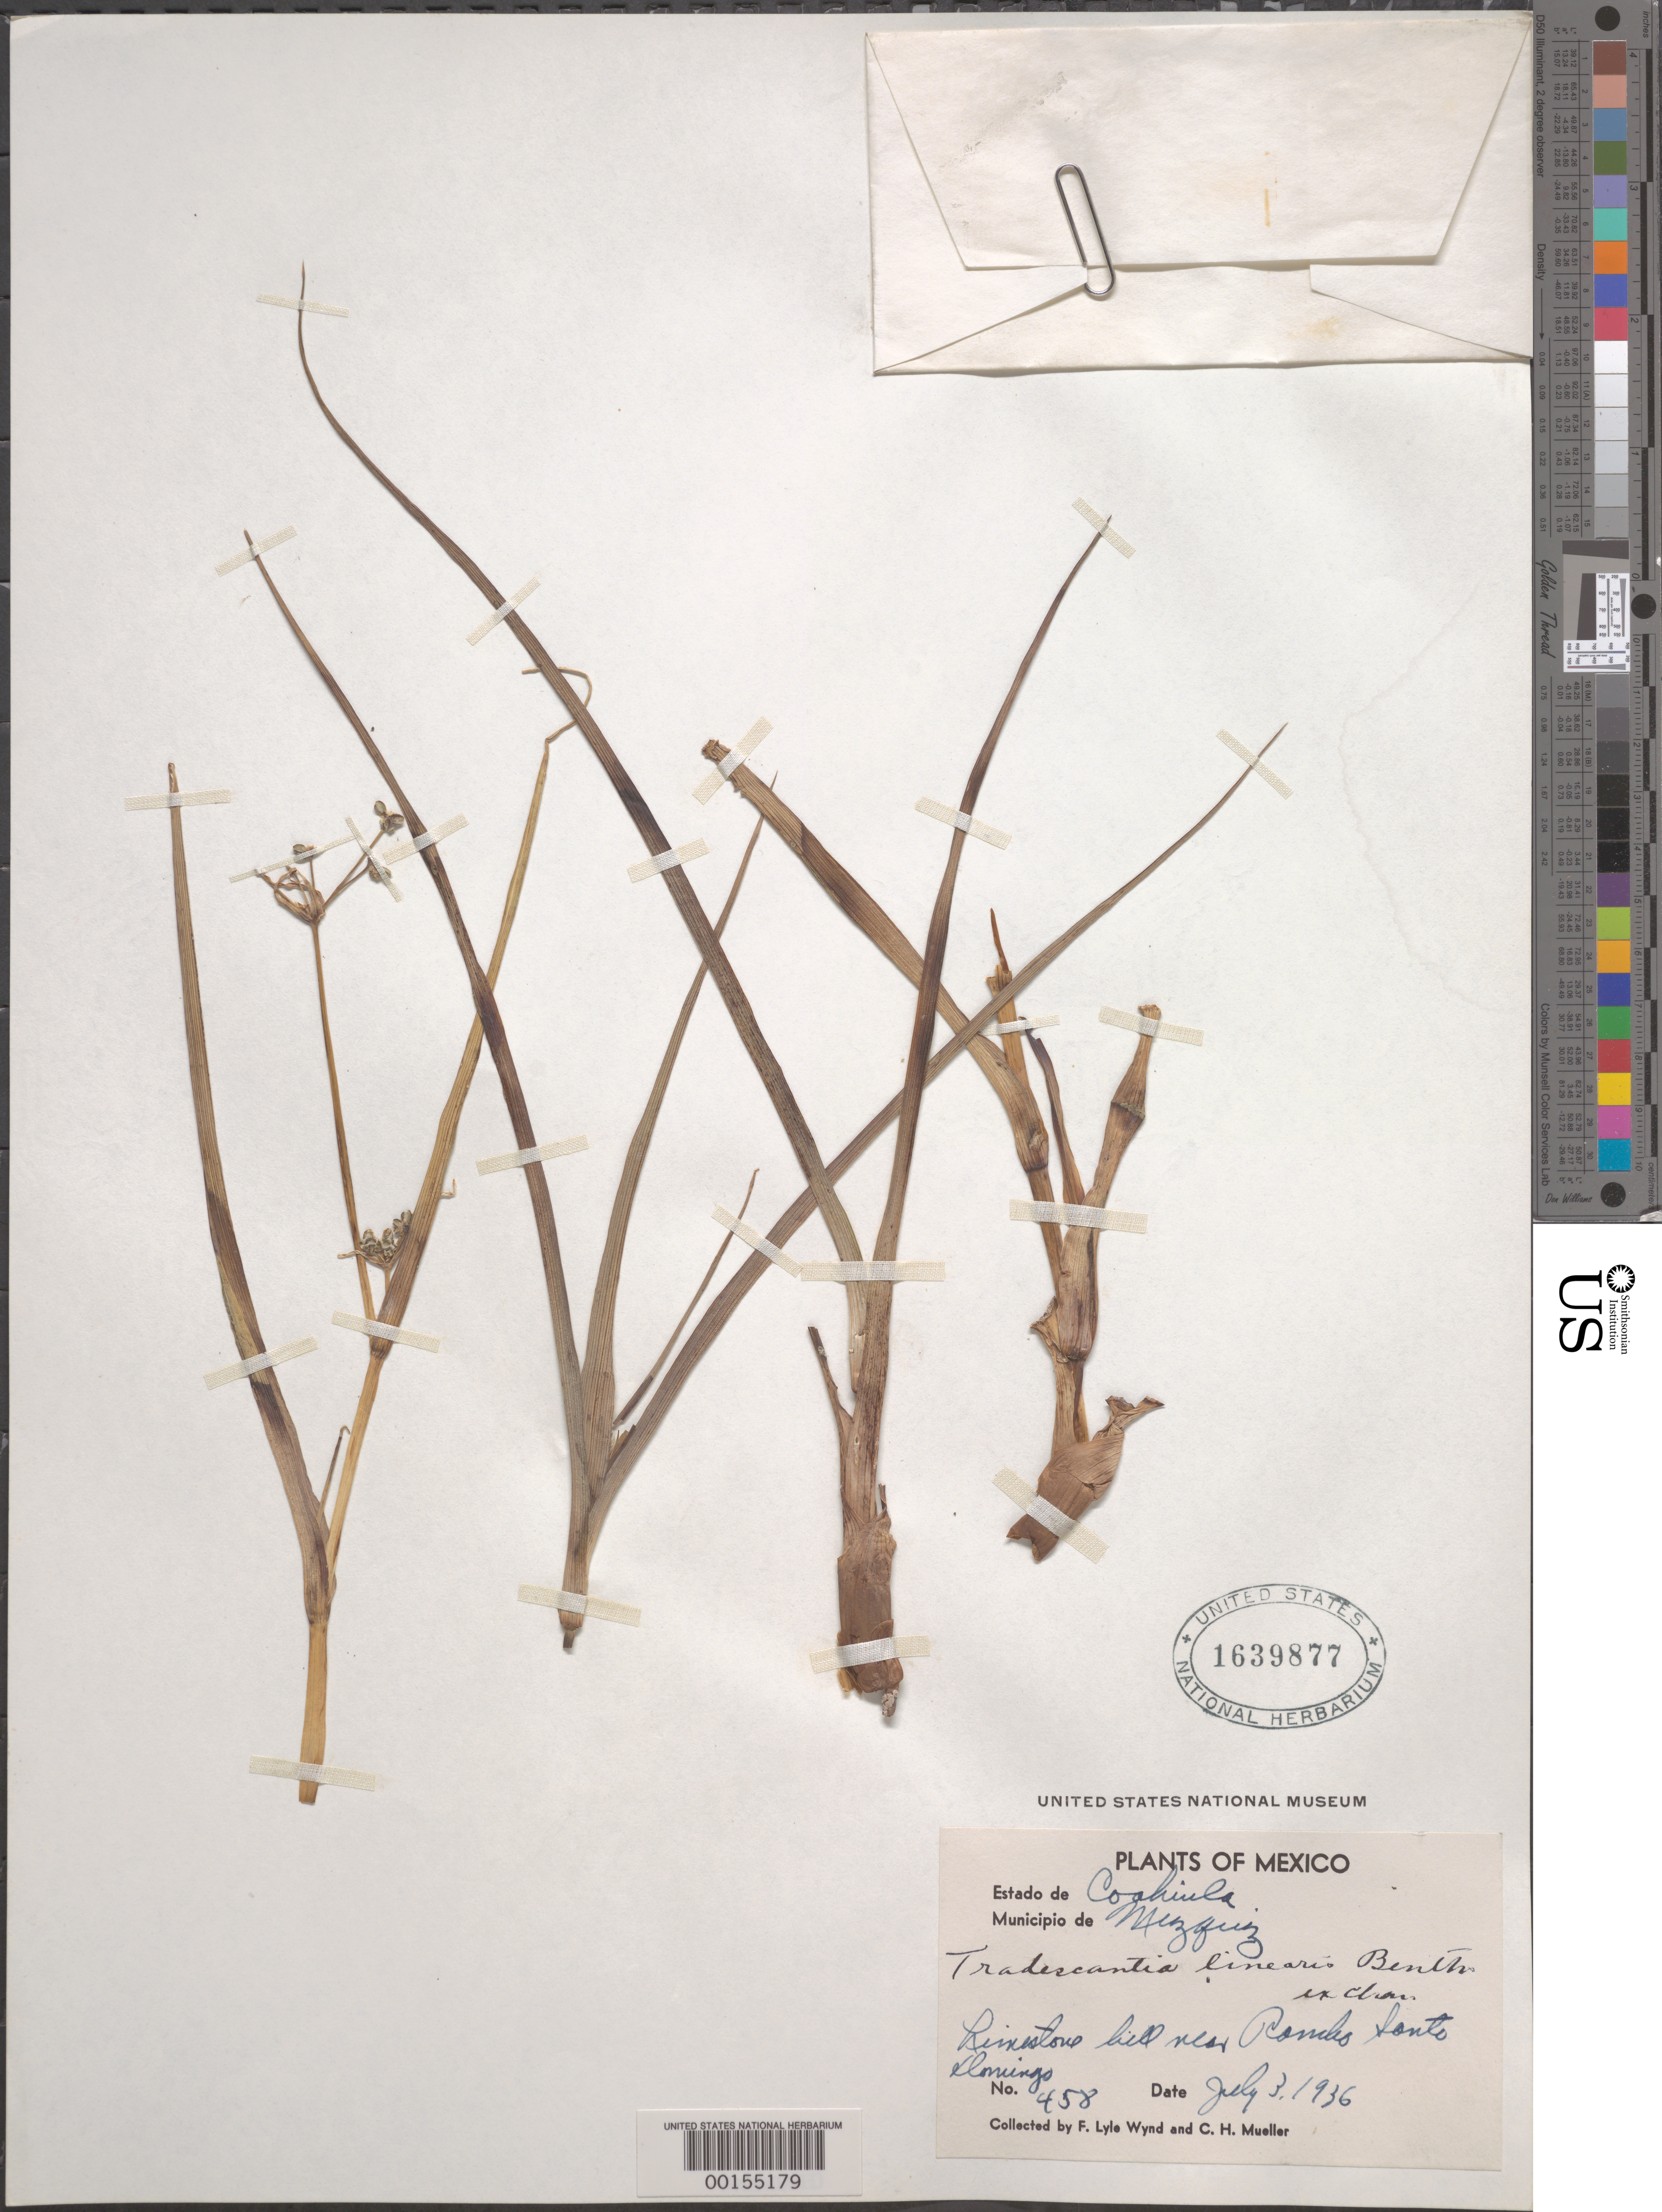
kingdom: Plantae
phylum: Tracheophyta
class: Liliopsida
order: Commelinales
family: Commelinaceae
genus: Gibasis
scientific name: Gibasis linearis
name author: (Benth.) Rohweder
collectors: F. L. Wynd & C. H. Muller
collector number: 458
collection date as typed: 03 Jul 1936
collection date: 1936-07-03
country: Mexico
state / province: Coahuila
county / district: Múzquiz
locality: Near Rancho Santo Domingo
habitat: Limestone hill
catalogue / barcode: US 1639877